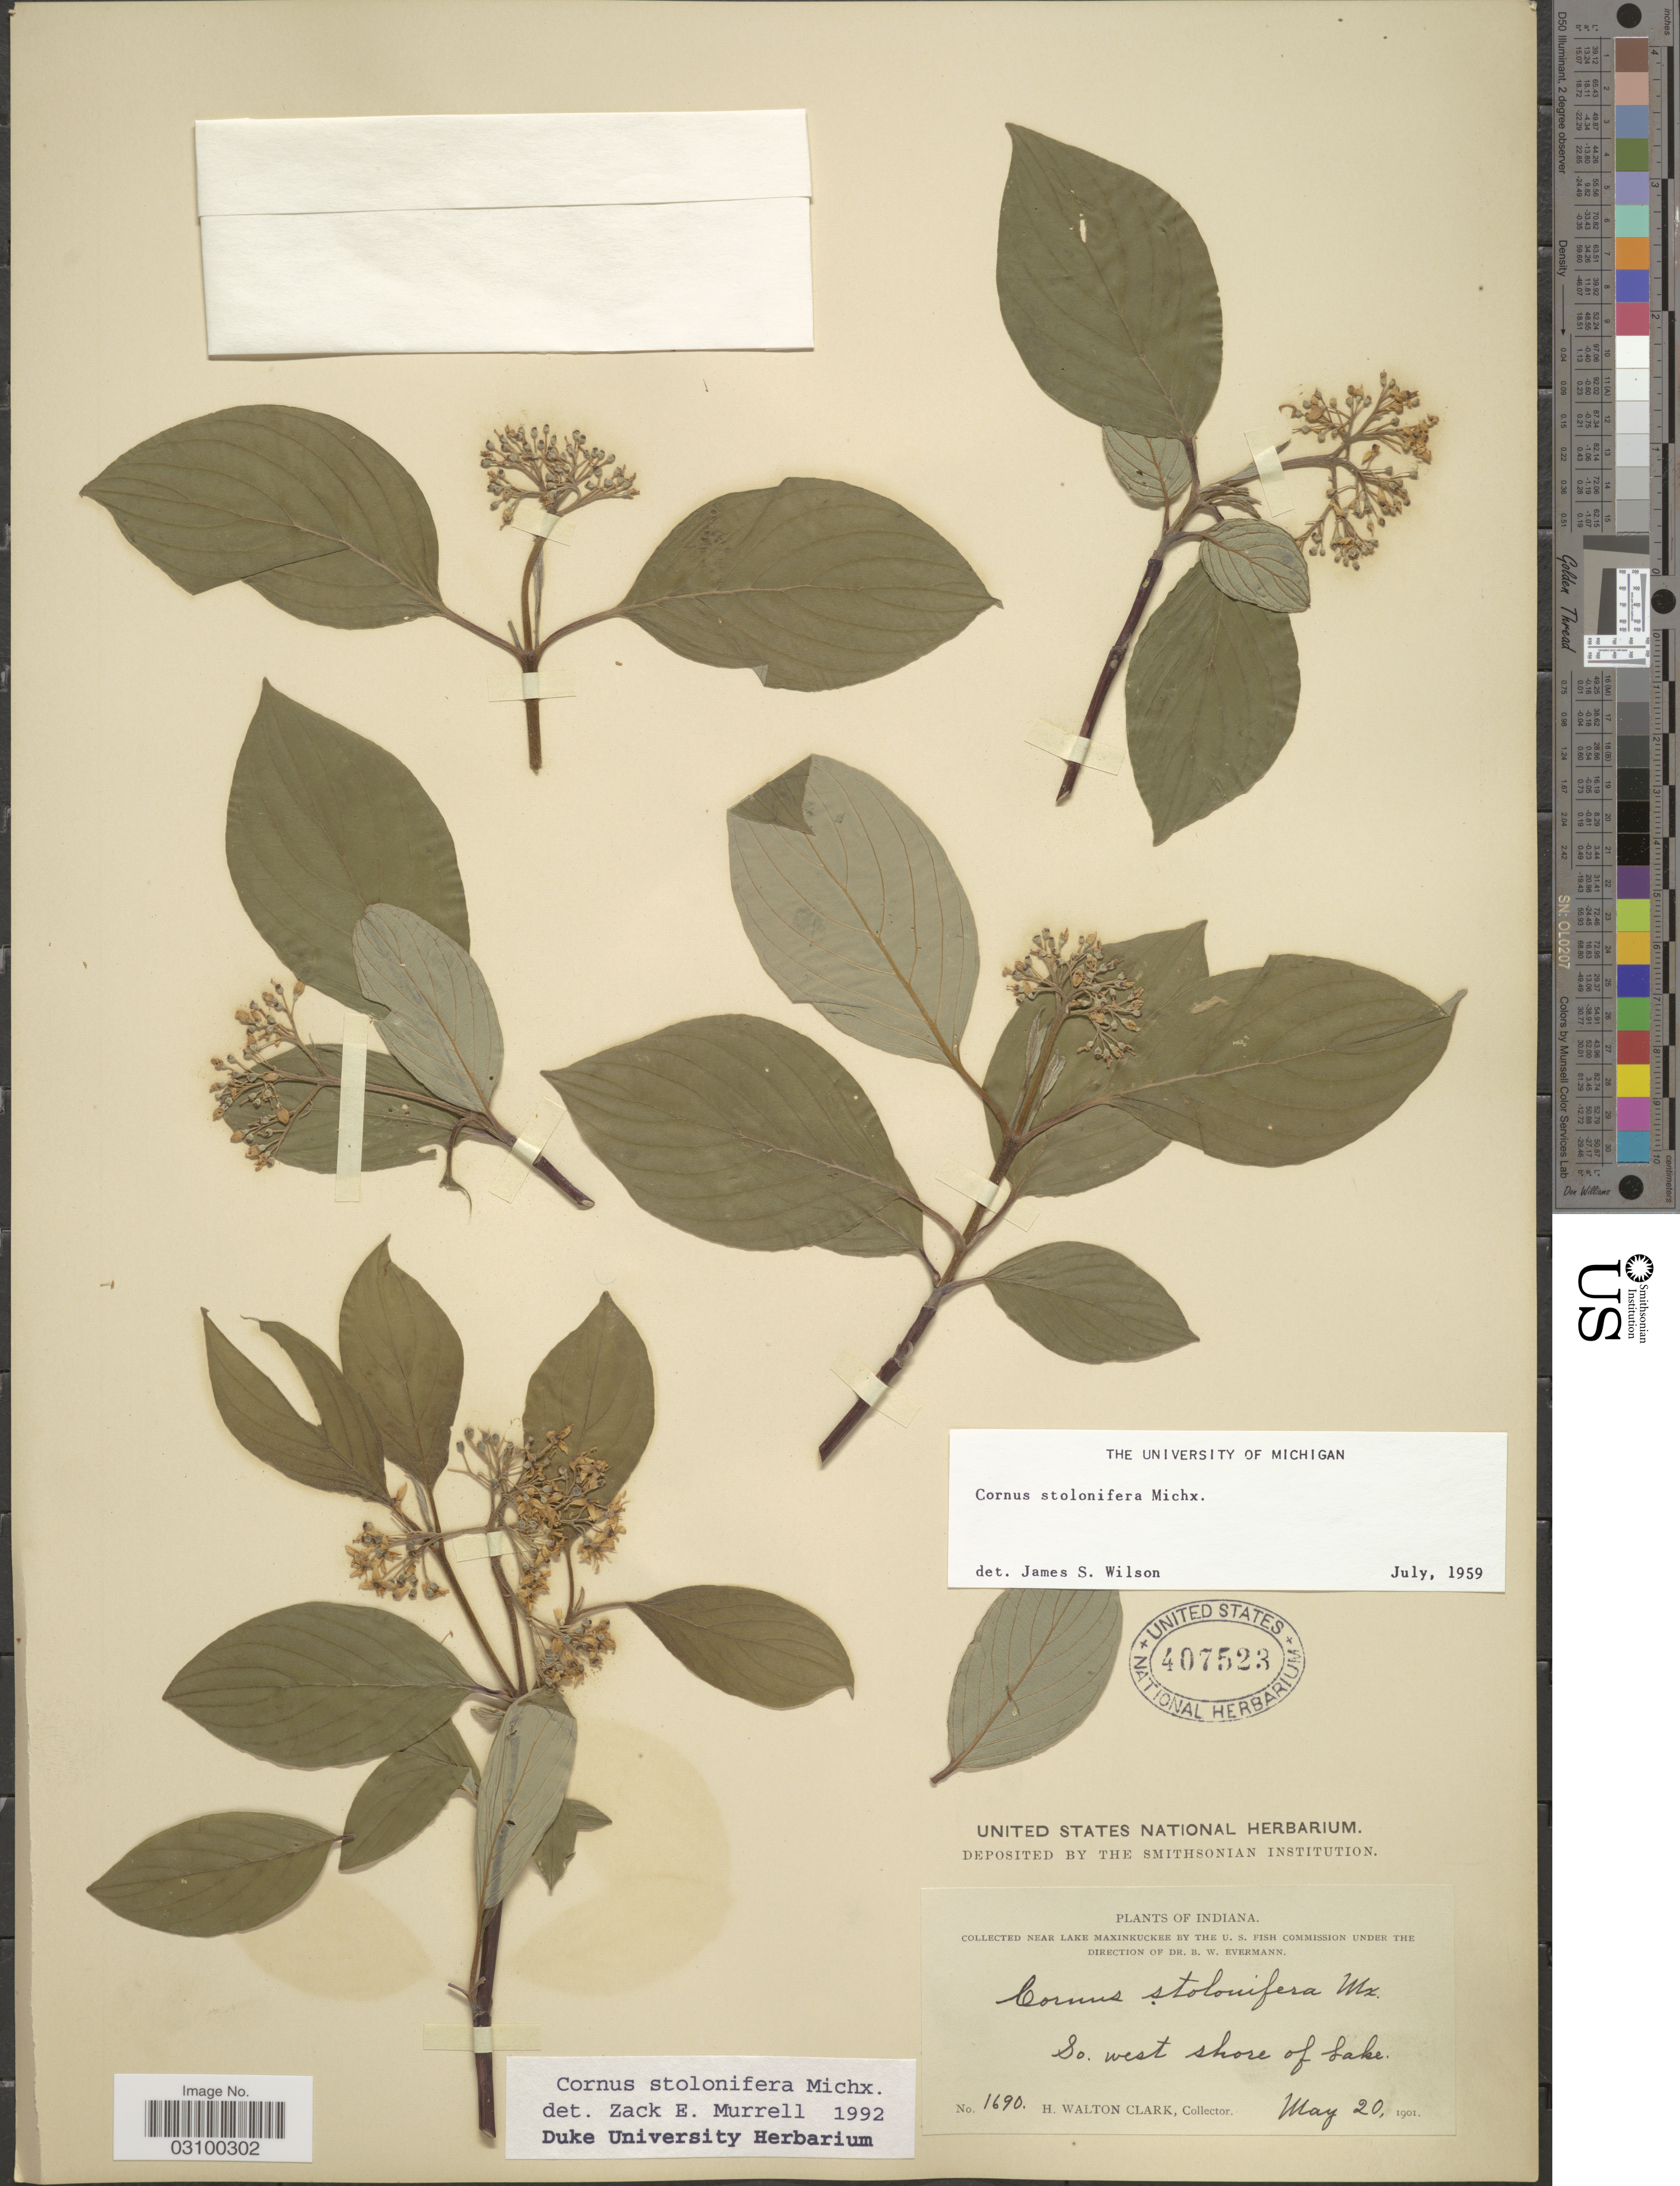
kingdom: Plantae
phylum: Tracheophyta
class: Magnoliopsida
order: Cornales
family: Cornaceae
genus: Cornus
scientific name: Cornus sericea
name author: L.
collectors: H. W. Clark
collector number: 1690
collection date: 1901-05-20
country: United States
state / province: Indiana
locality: Near Lake Maxinkuckee. So. west shore of Lake.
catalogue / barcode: US 407523